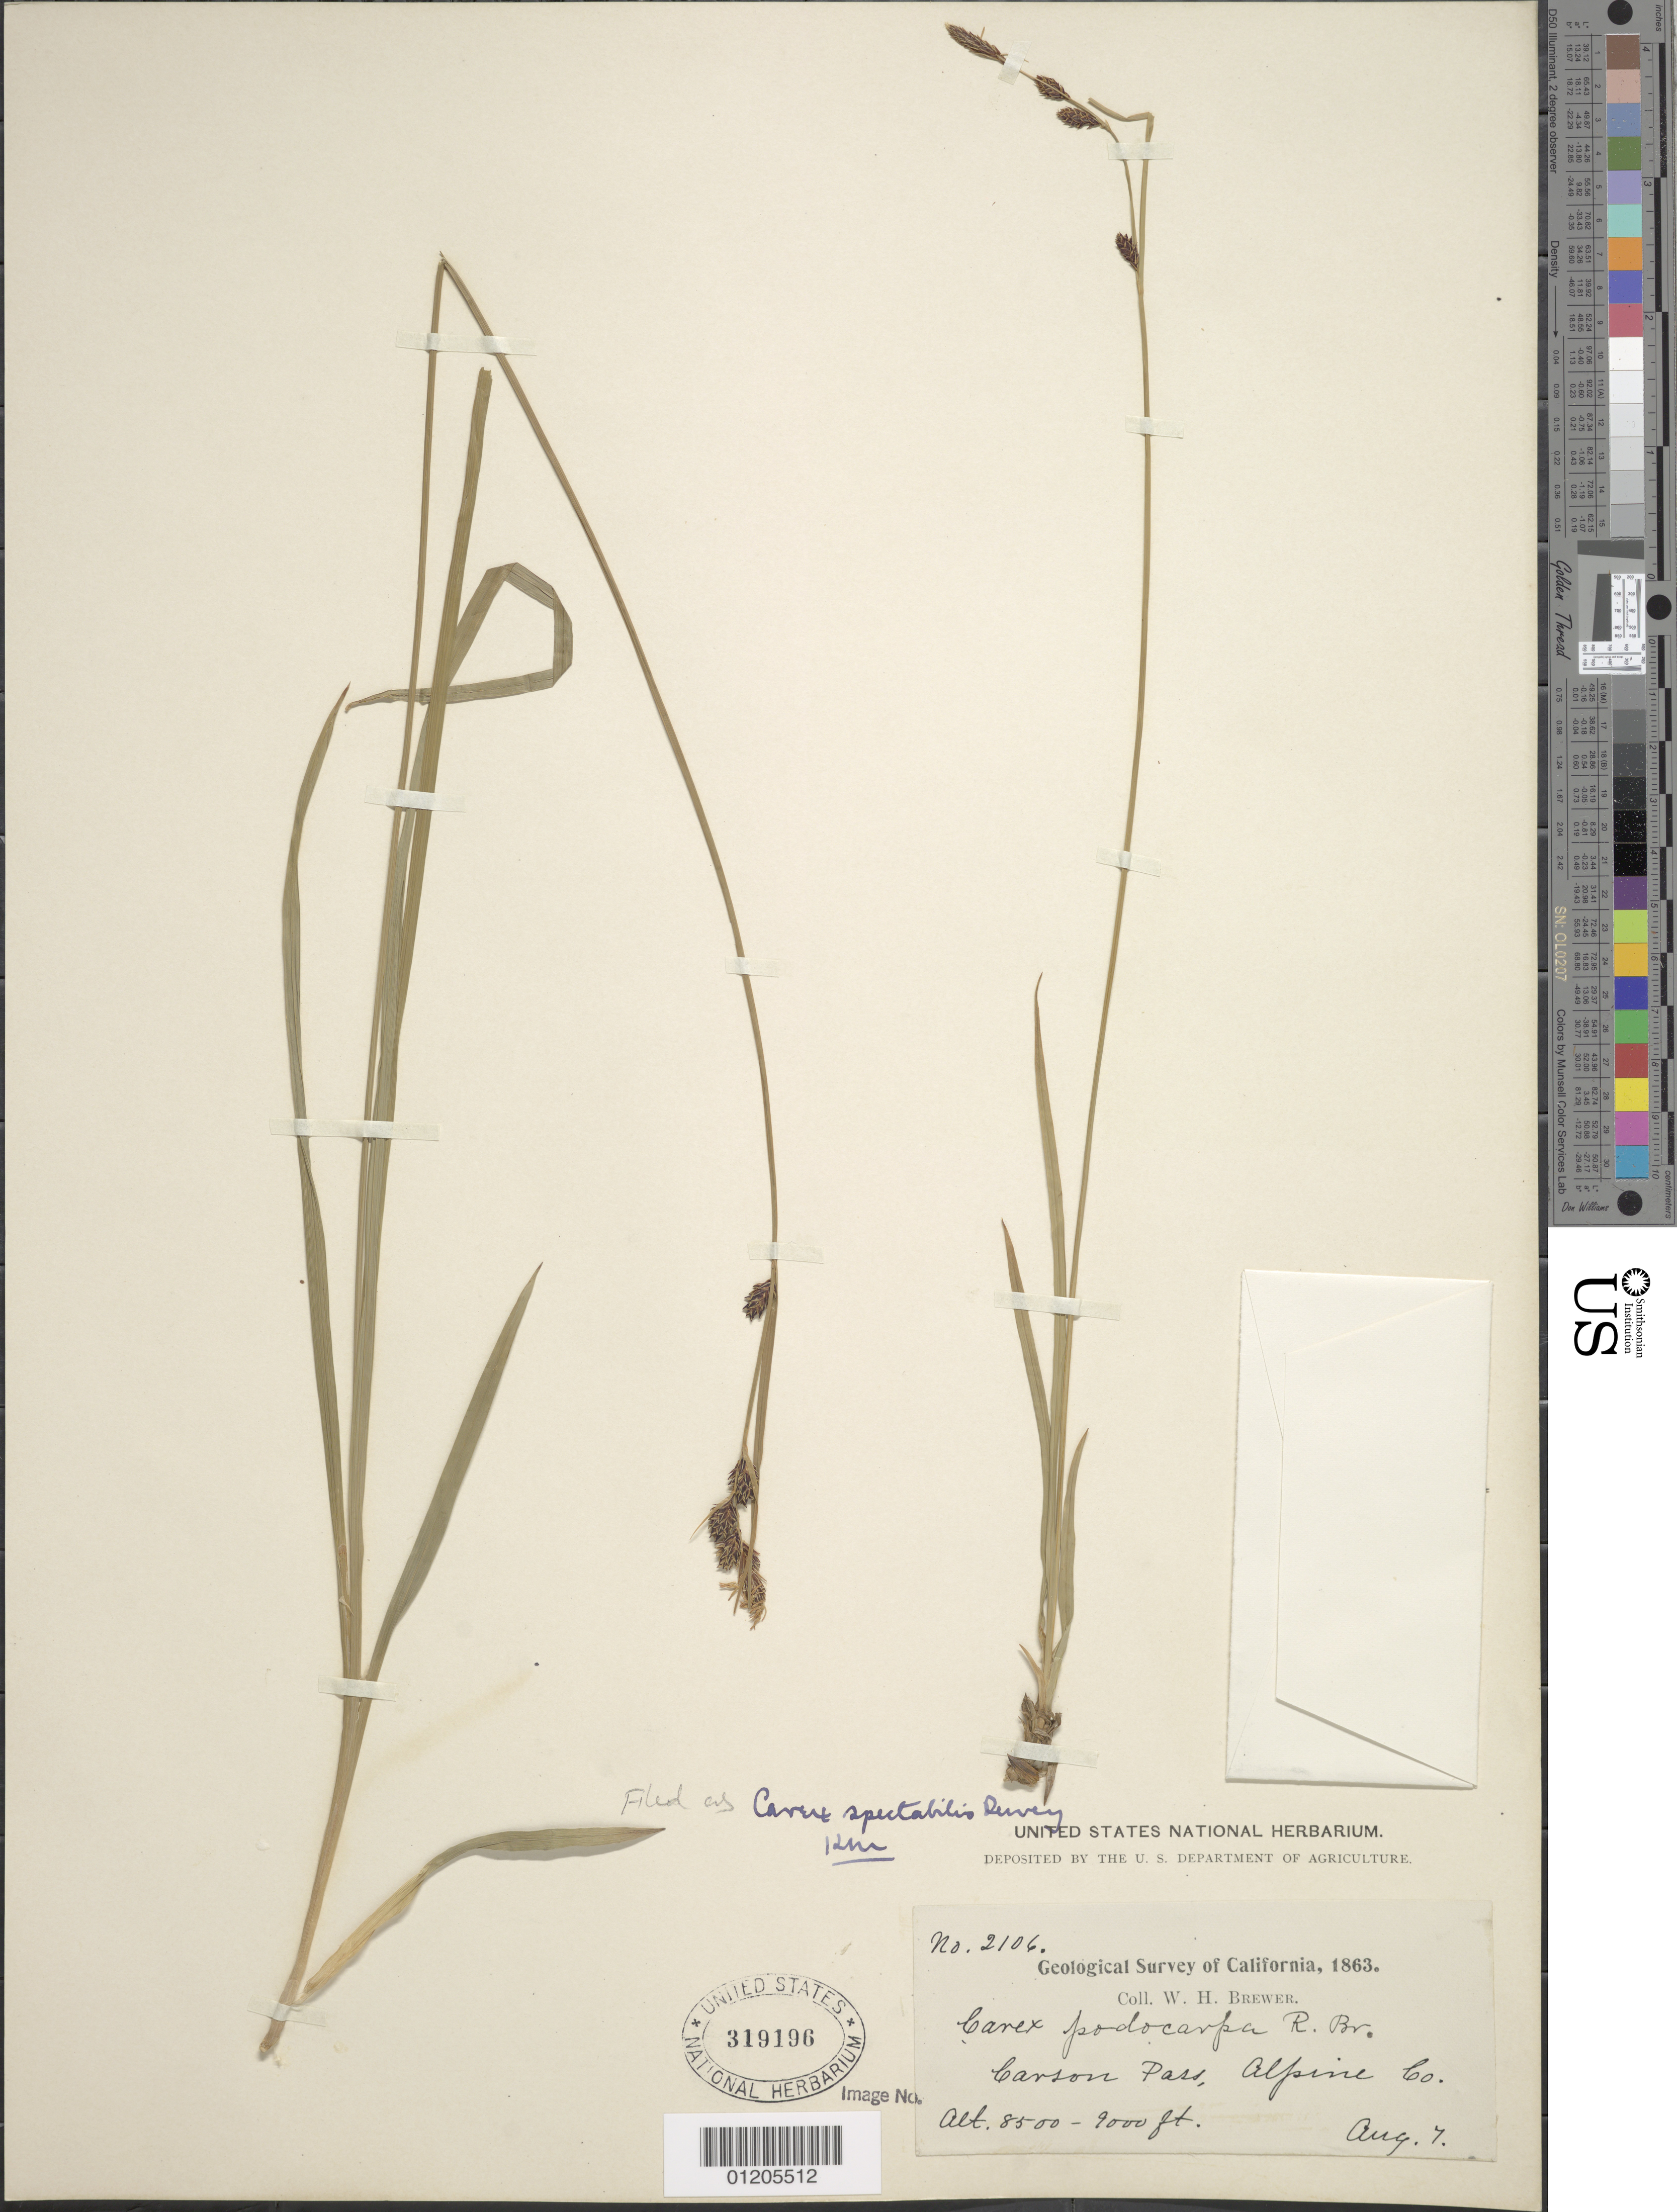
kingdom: Plantae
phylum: Tracheophyta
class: Liliopsida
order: Poales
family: Cyperaceae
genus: Carex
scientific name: Carex spectabilis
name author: Dewey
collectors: W. H. Brewer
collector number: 2106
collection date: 1863-08-07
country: United States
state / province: California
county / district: Alpine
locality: Carson Pass.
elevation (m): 2591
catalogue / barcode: US 319196